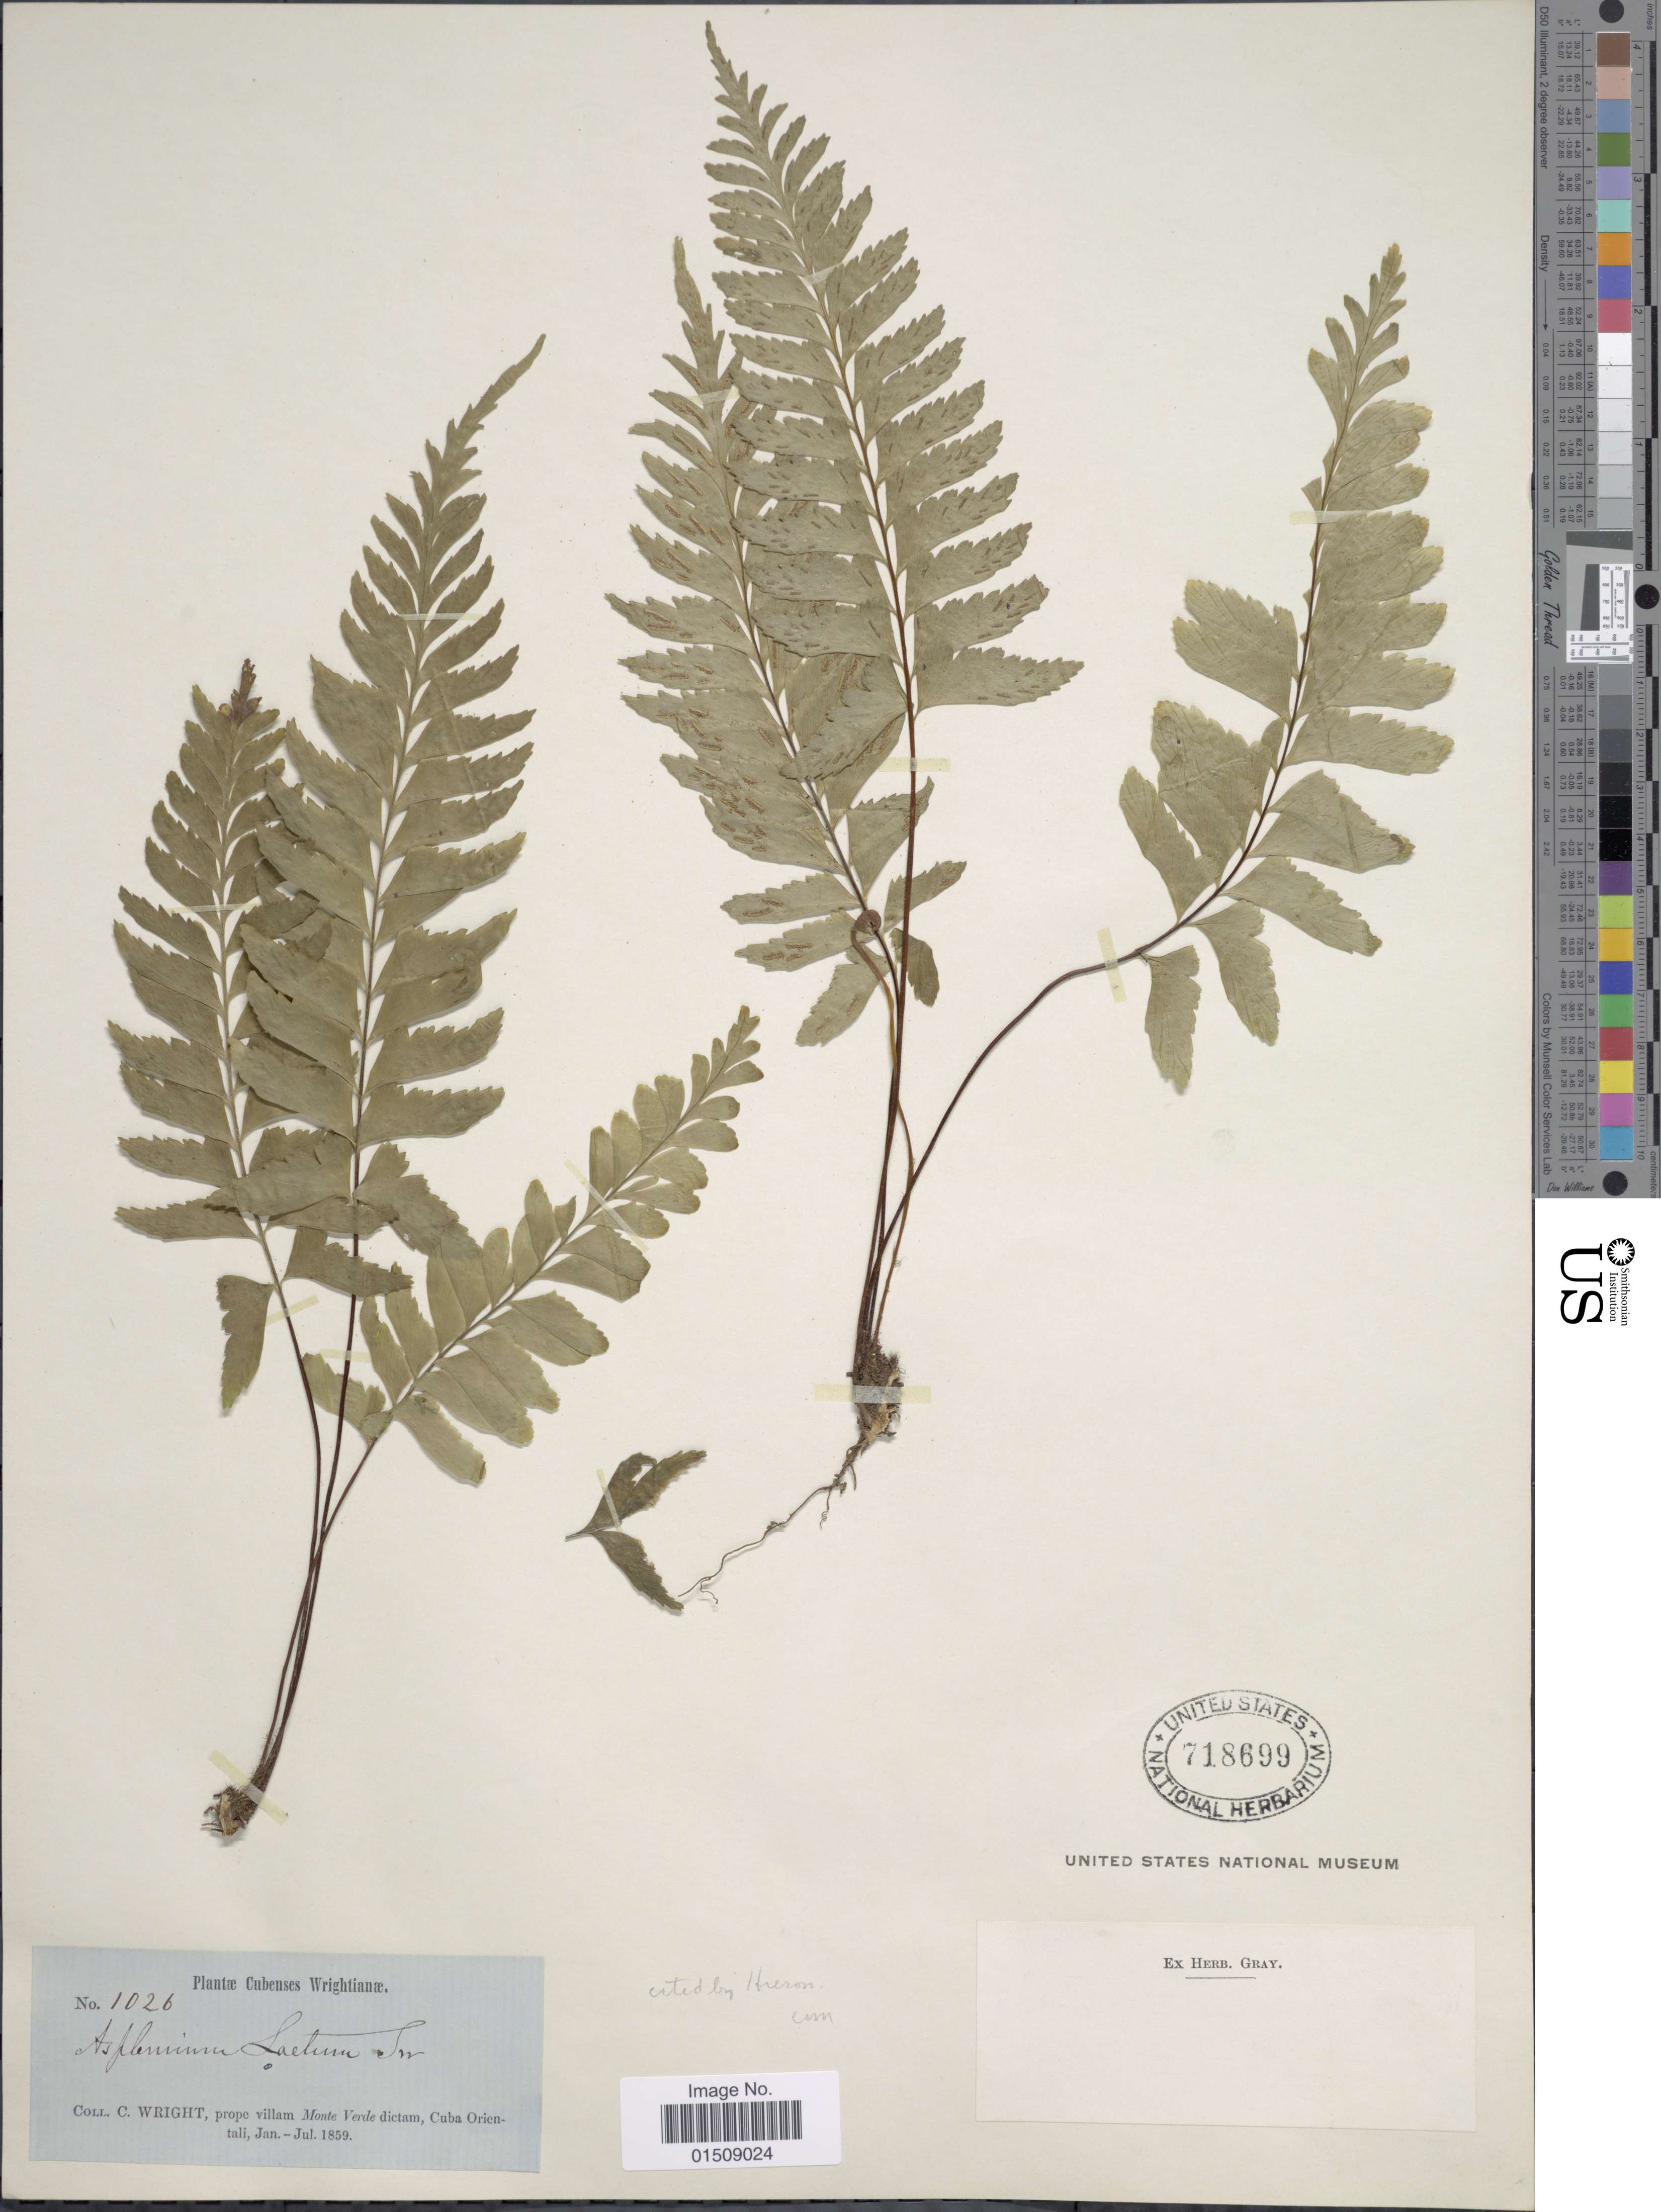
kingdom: Plantae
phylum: Tracheophyta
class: Polypodiopsida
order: Polypodiales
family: Aspleniaceae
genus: Asplenium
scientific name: Asplenium laetum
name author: Sw.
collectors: C. Wright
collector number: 1026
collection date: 1859-01/1859-07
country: Cuba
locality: Cubenses, prope villam Monte Verde dictam, Cuba Orientali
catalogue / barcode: US 718699